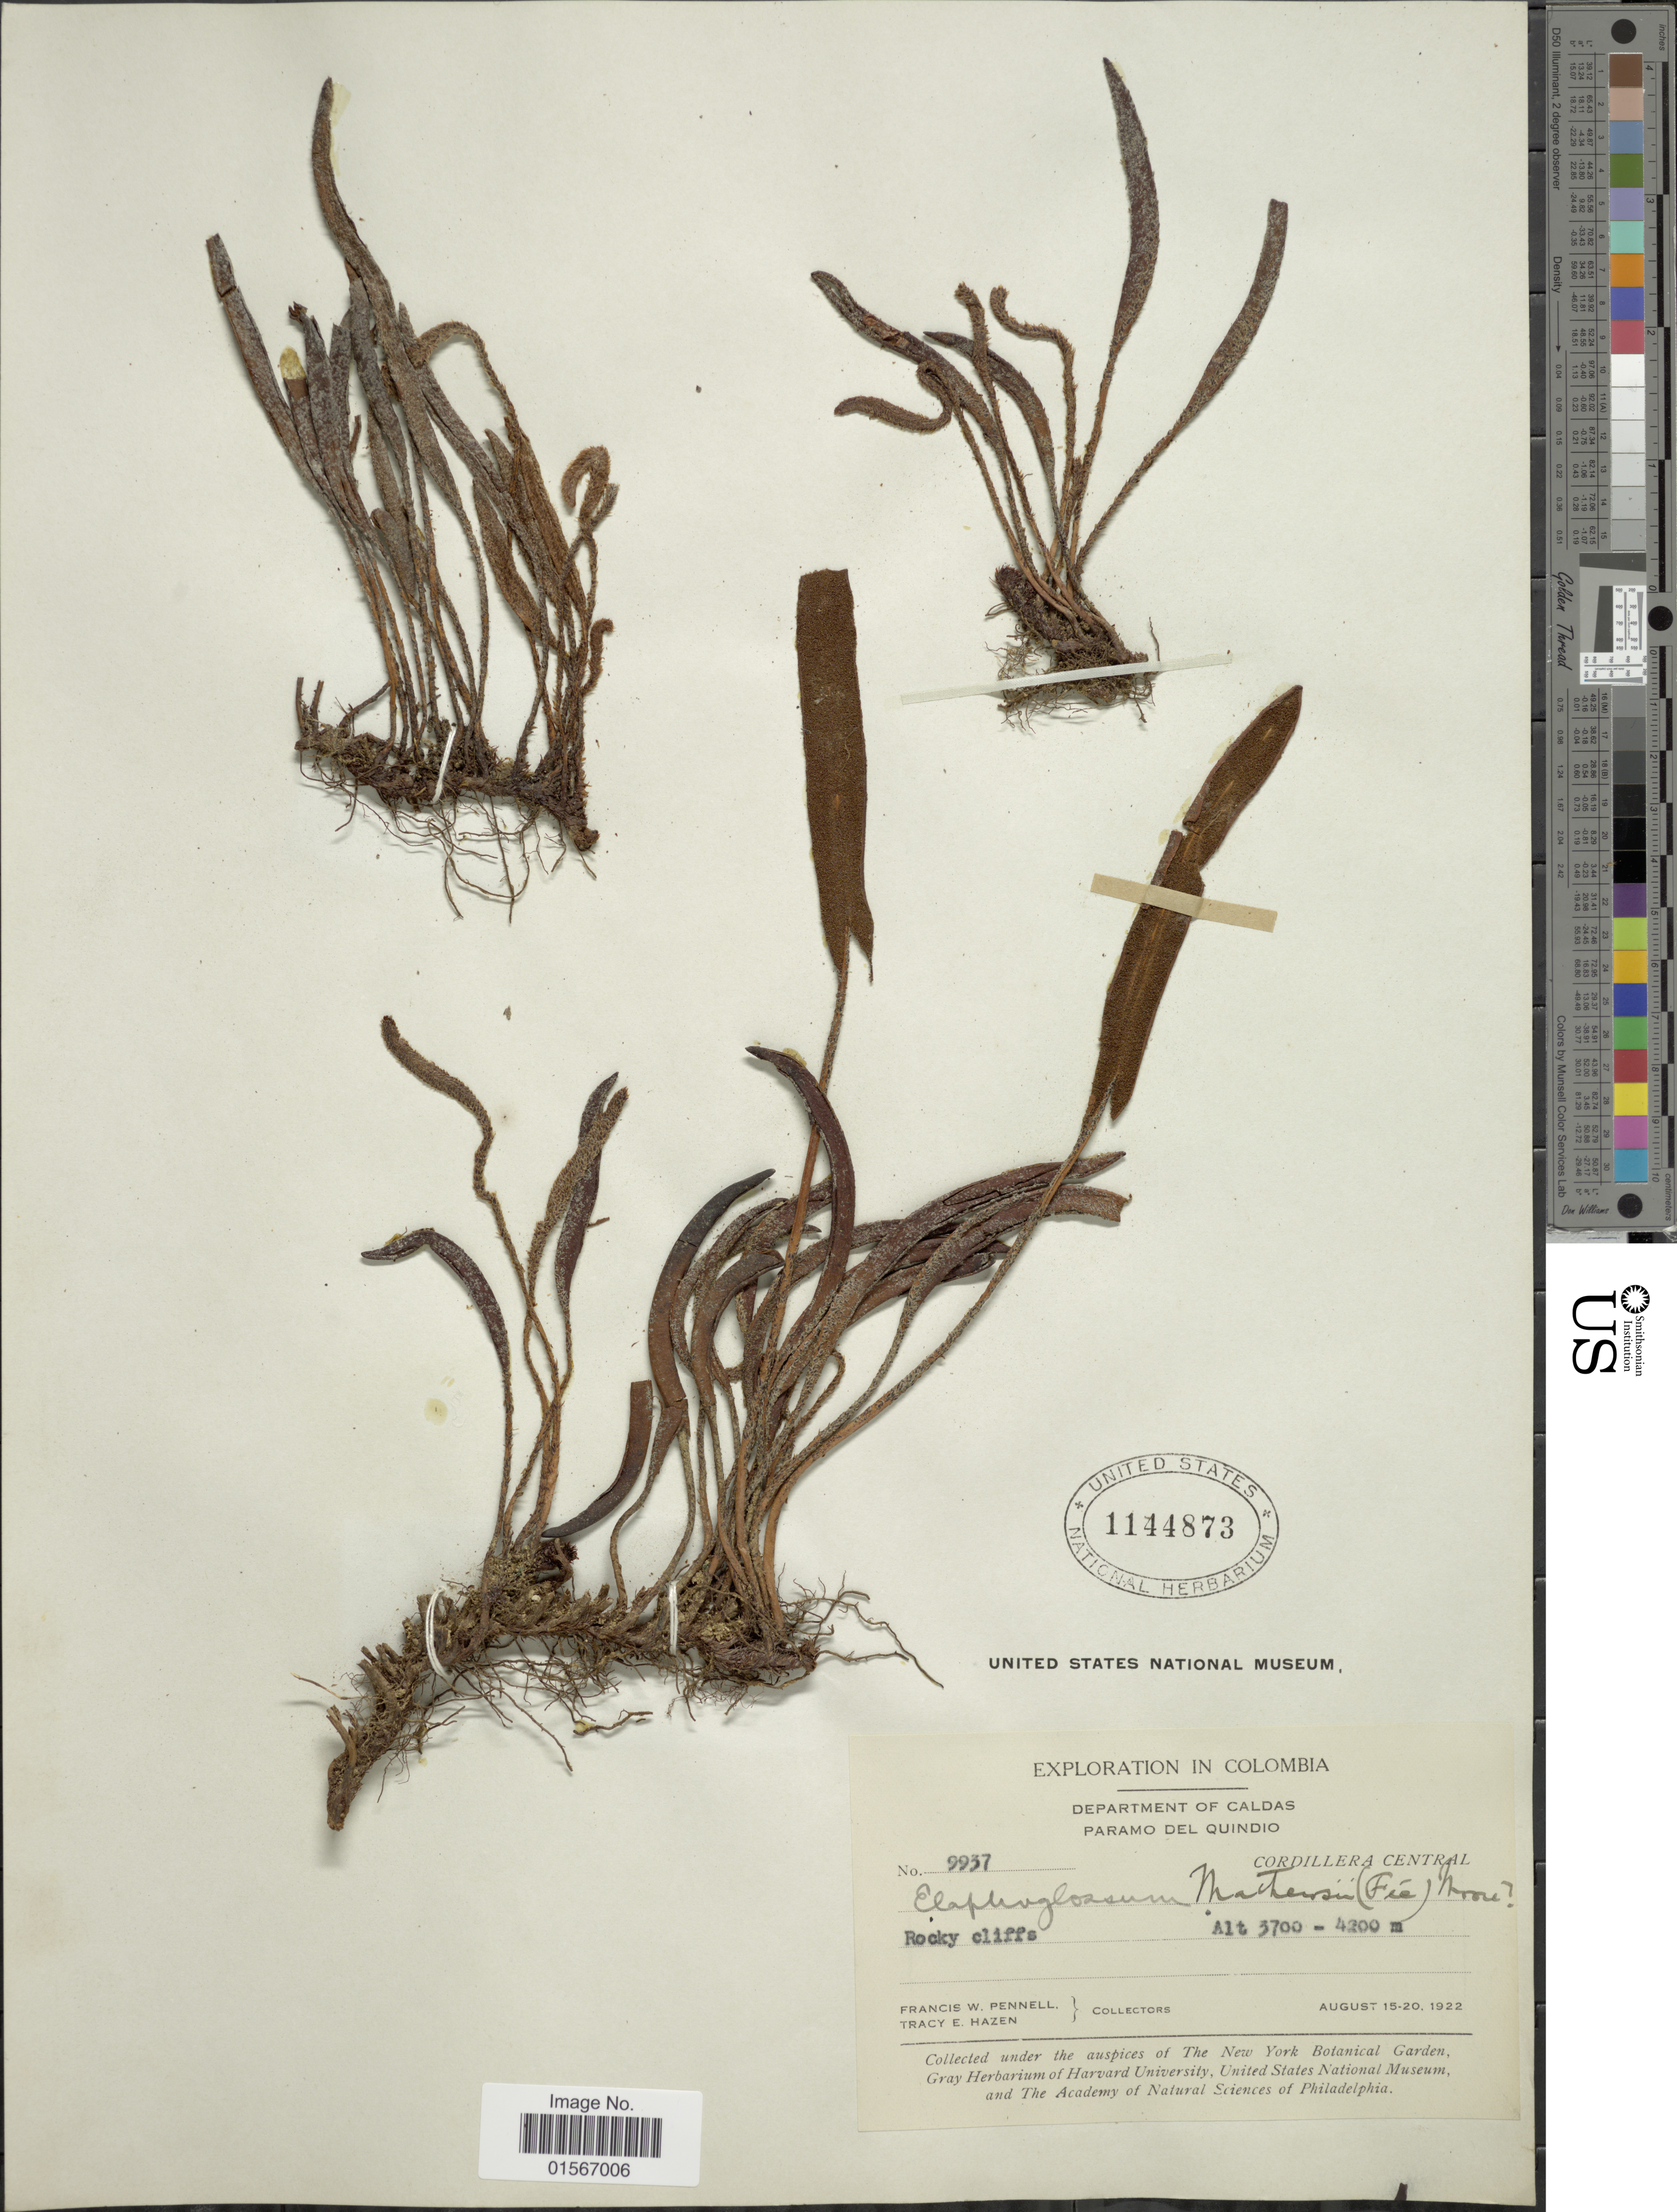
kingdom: Plantae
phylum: Tracheophyta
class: Polypodiopsida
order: Polypodiales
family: Dryopteridaceae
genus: Elaphoglossum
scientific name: Elaphoglossum mathewsii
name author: (Fée) T. Moore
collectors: F. W. Pennell & T. E. Hazen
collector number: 9937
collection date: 1922-08-15/1922-08-20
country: Colombia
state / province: Caldas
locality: Department of Caldas, Paramo del Quindio, Cordillera Central, Rocky cliffs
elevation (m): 3700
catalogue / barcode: US 1144873